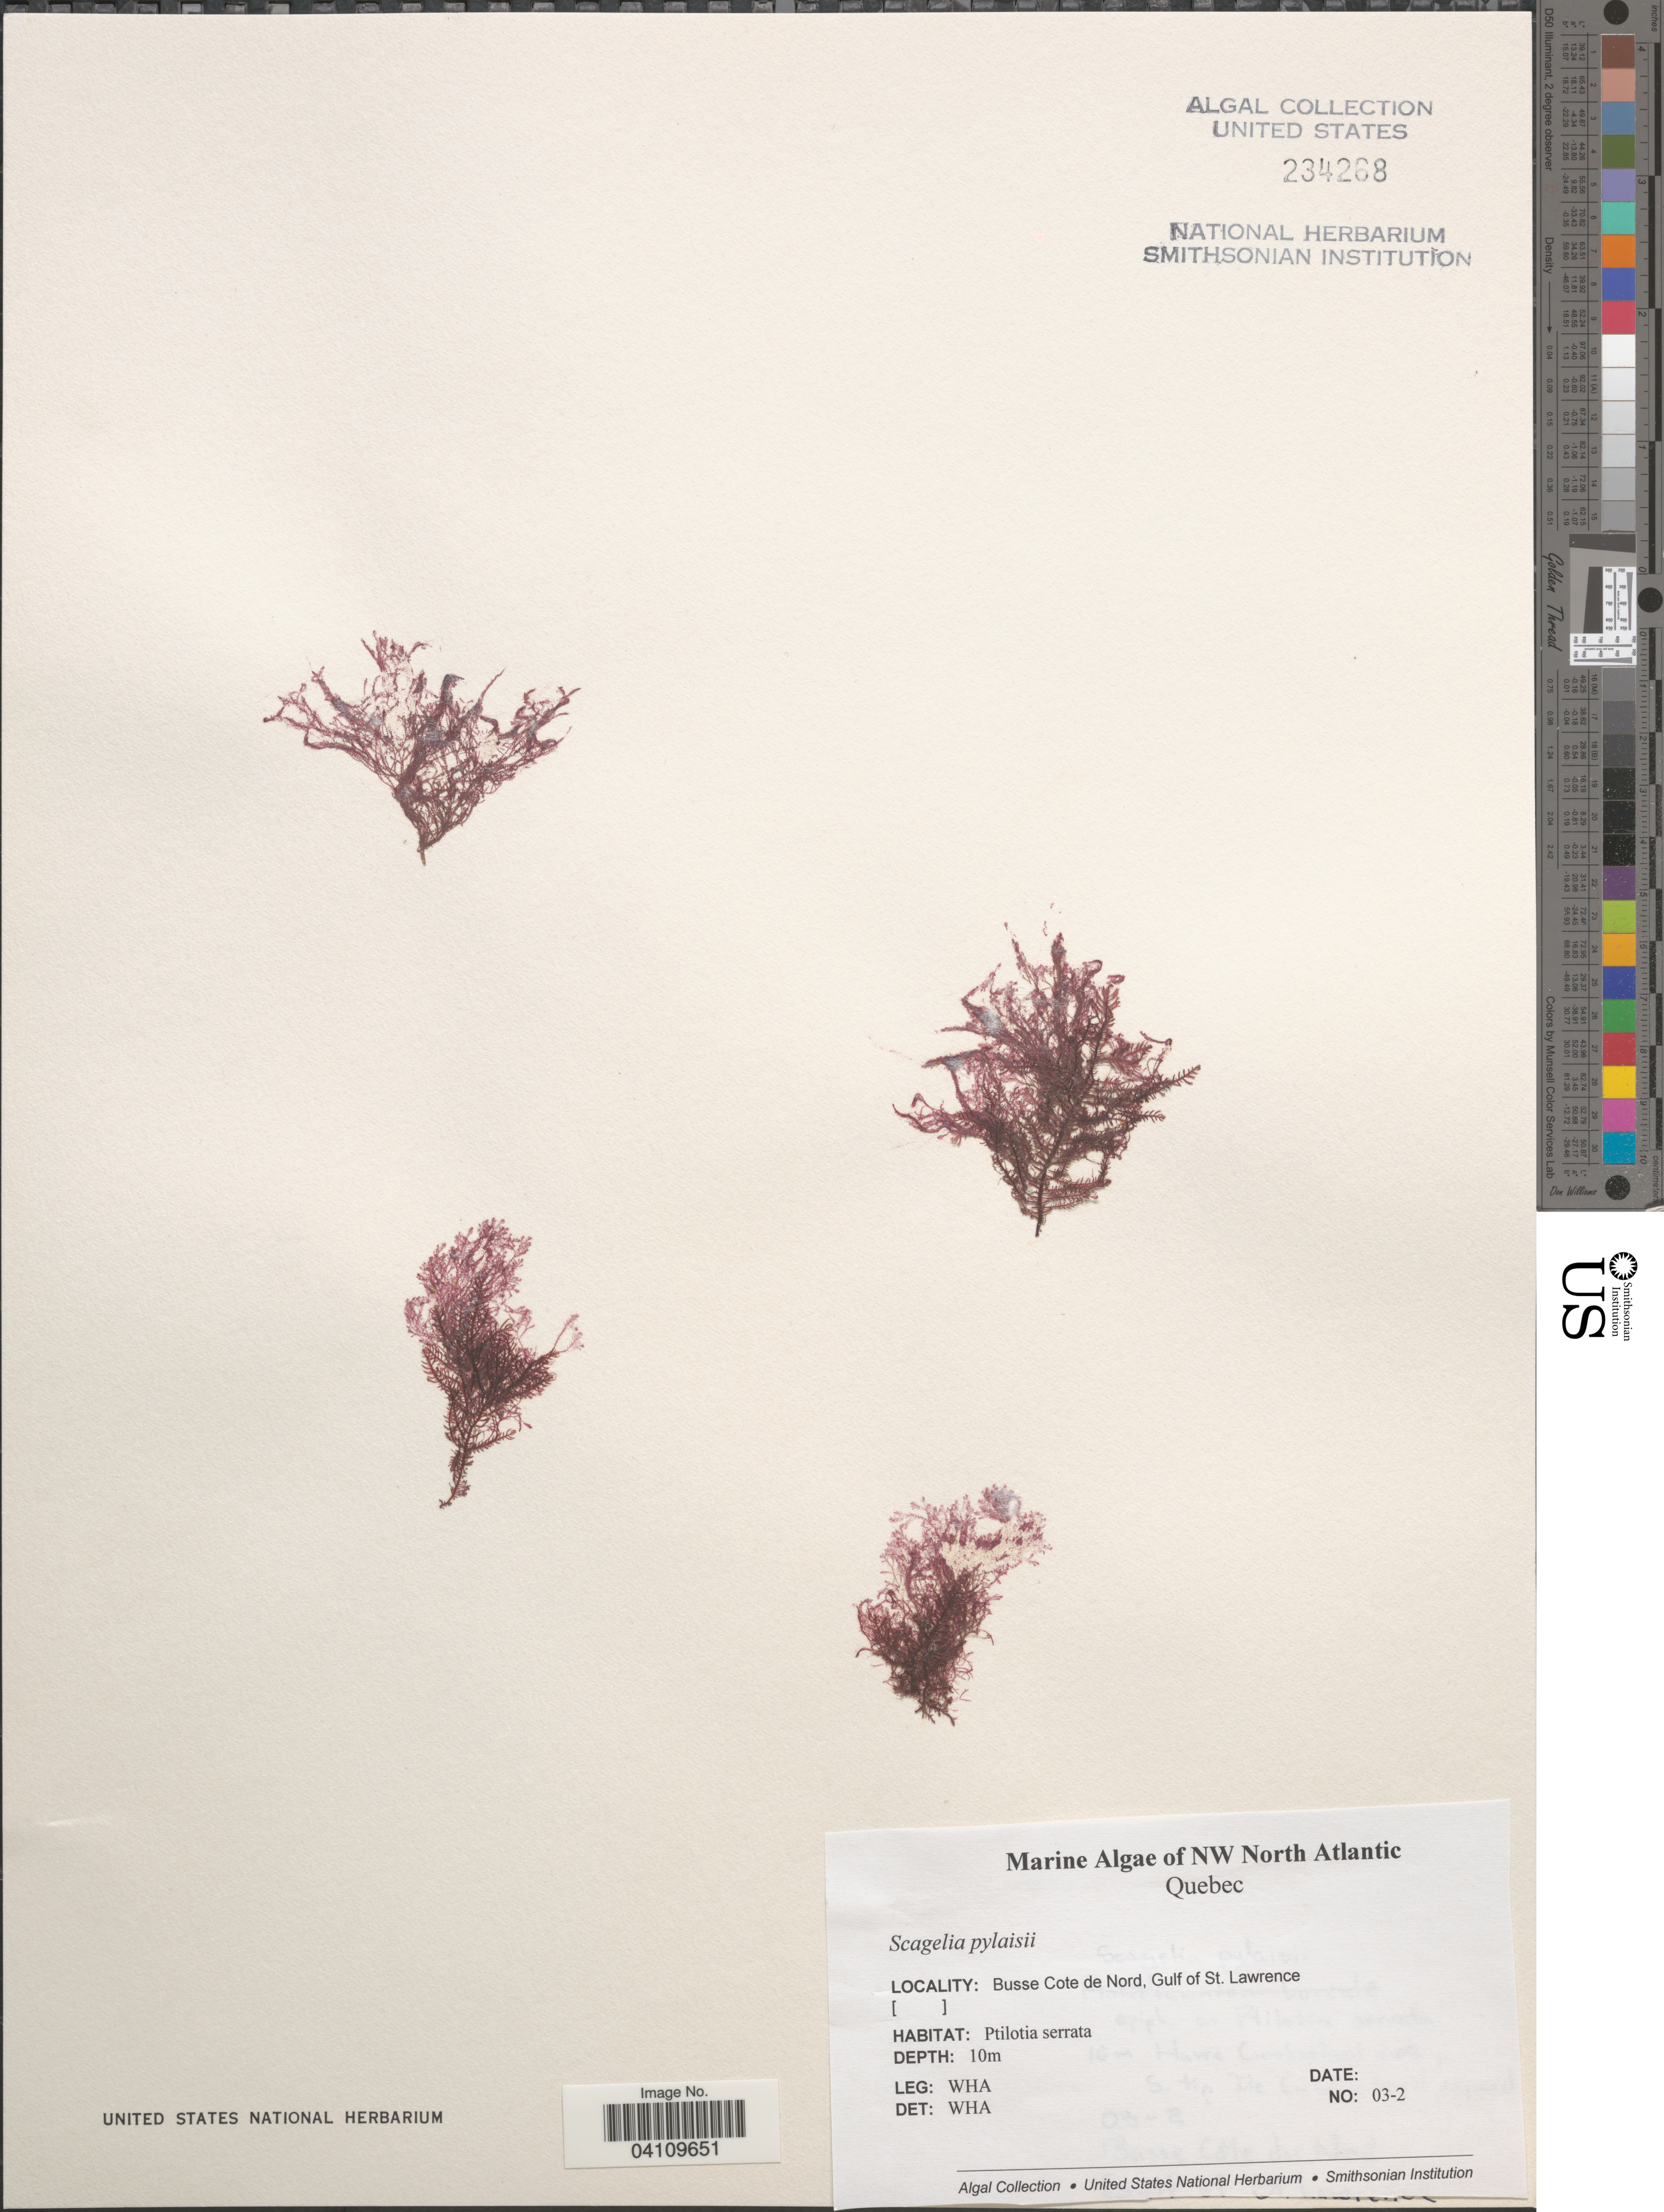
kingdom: Plantae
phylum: Rhodophyta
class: Florideophyceae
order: Ceramiales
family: Ceramiaceae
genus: Scagelia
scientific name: Scagelia pylaisaei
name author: (Montagne) M.J. Wynne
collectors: W. H. Adey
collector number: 03-2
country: Canada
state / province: Quebec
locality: NW North Atlantic. Busse Cote de Nord, Gulf of St. Lawrence.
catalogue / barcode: US 234268